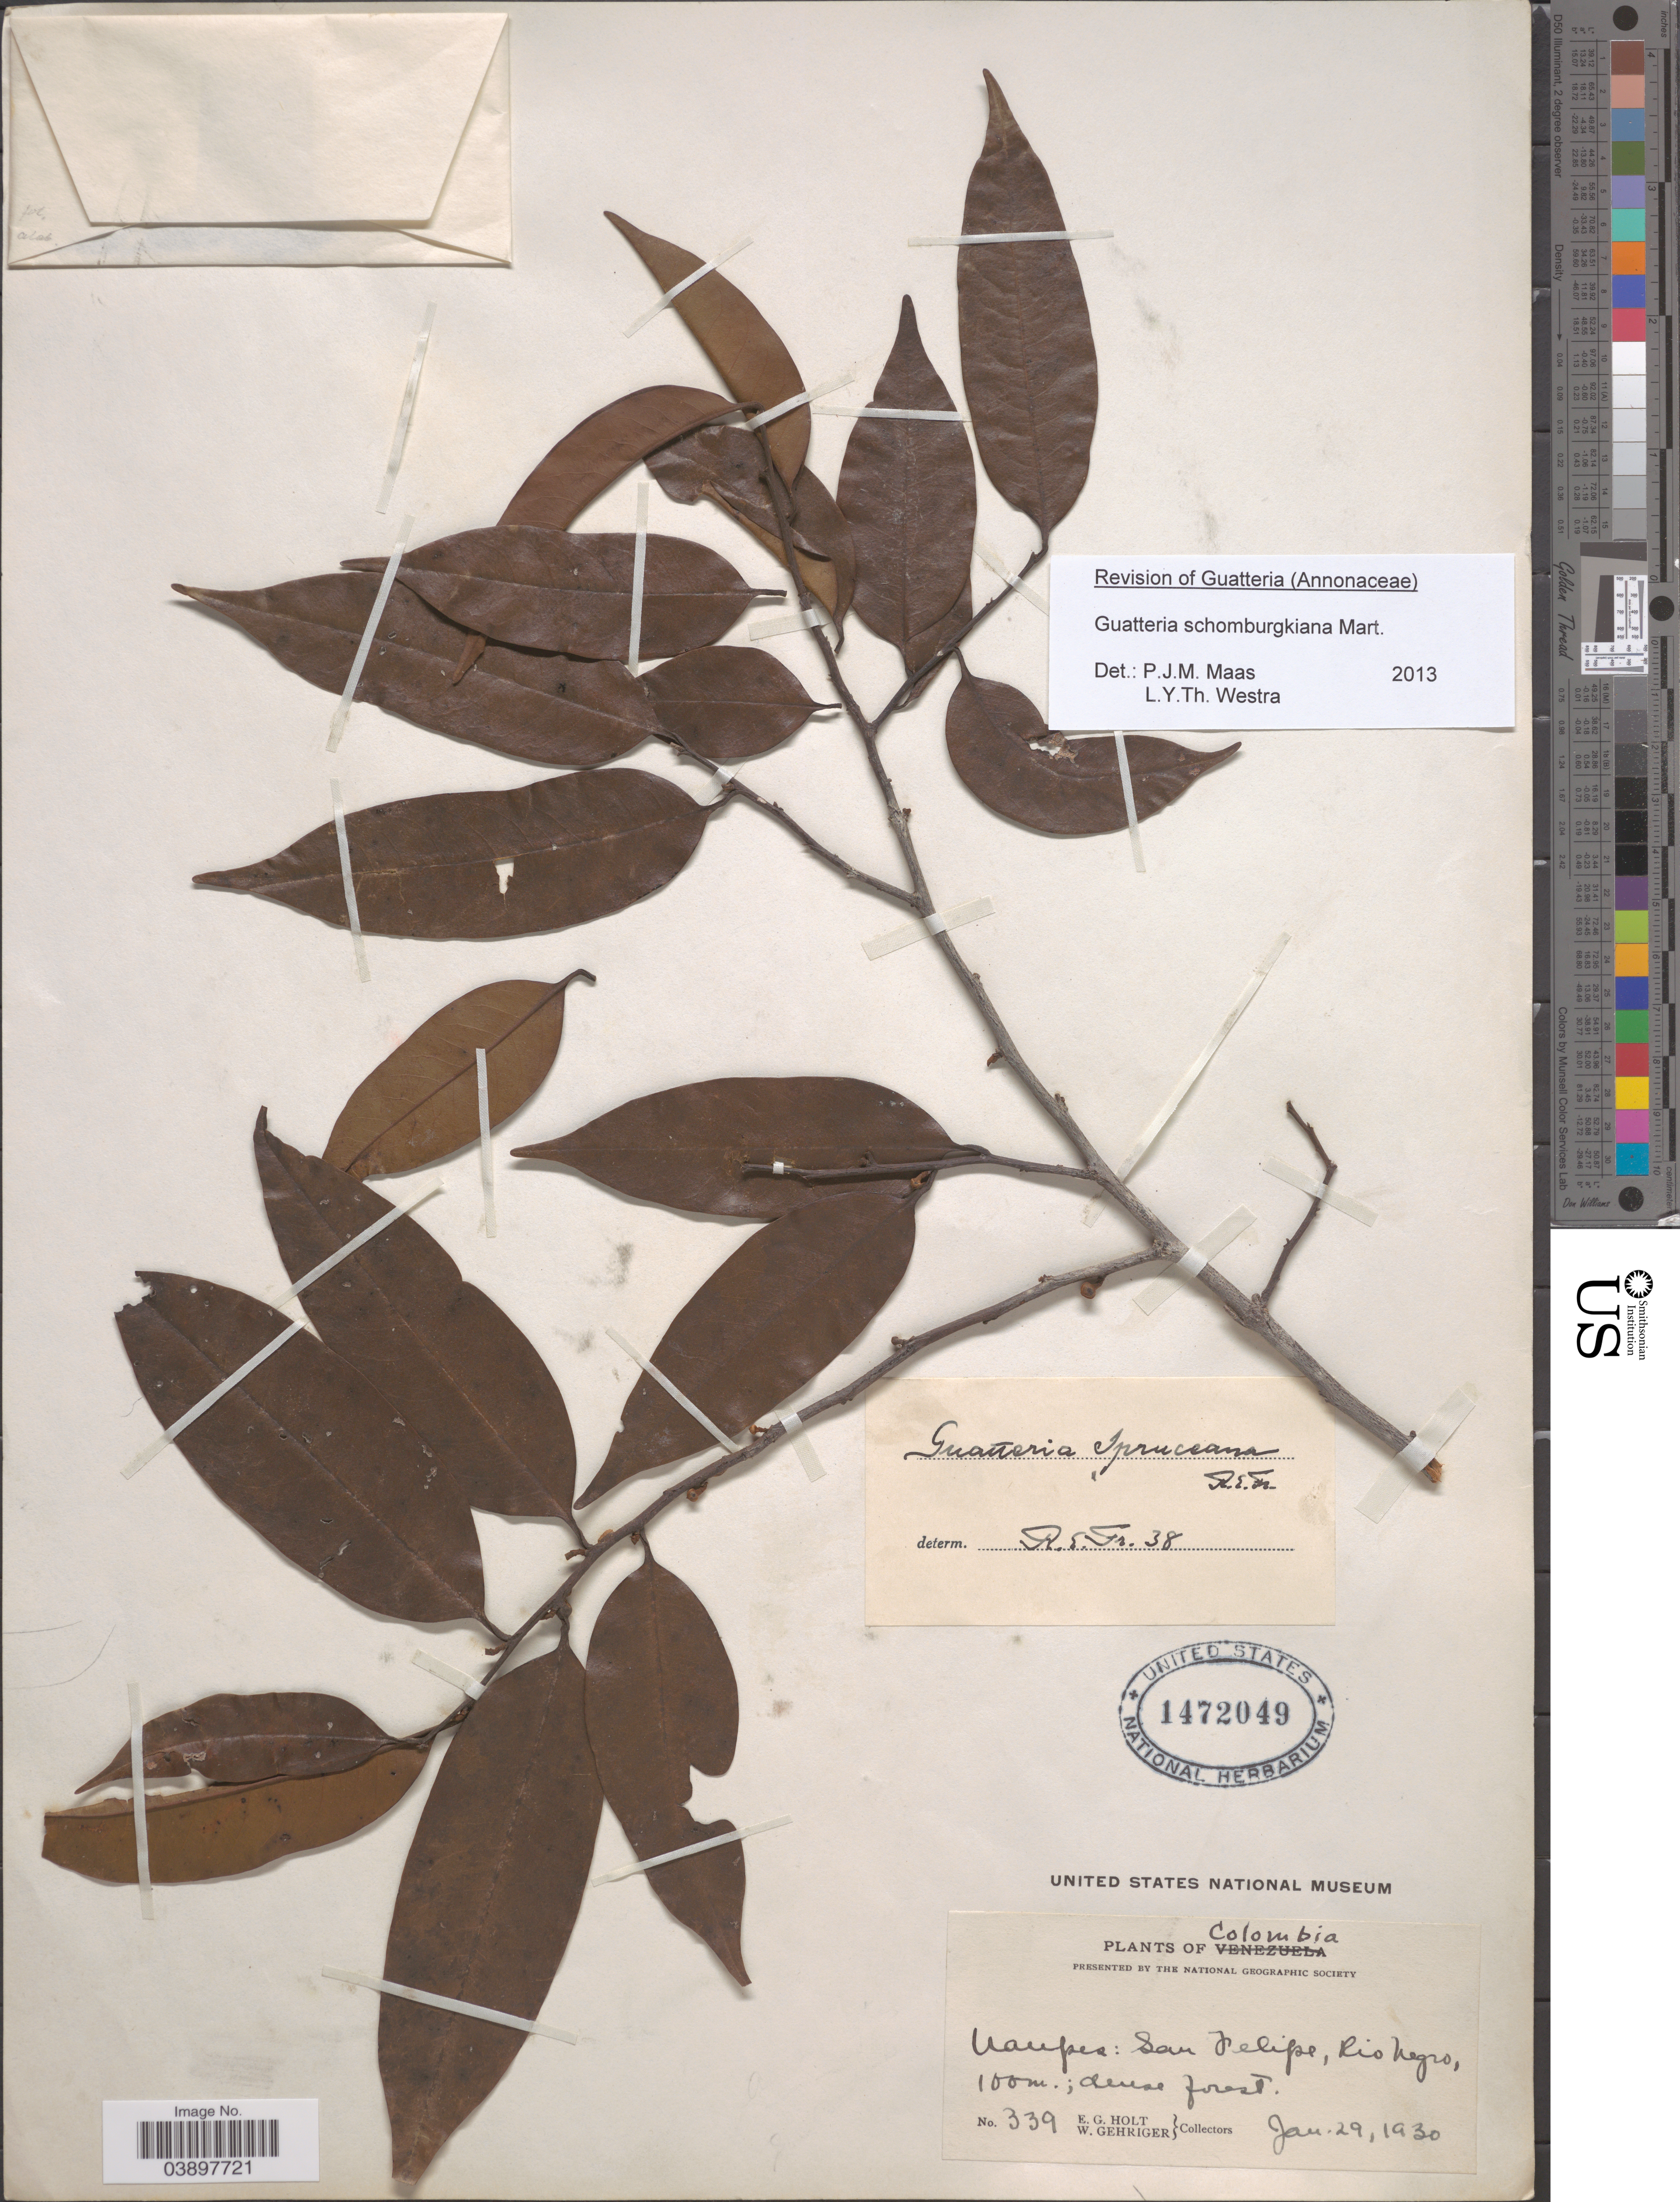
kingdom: Plantae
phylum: Tracheophyta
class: Magnoliopsida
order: Magnoliales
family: Annonaceae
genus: Guatteria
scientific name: Guatteria schomburgkiana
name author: Mart.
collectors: E. G. Holt & W. Gehriger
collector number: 339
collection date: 1930-01-29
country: Colombia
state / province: Vaupés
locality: San Felipe, Rio Negro.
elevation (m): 100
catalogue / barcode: US 1472049